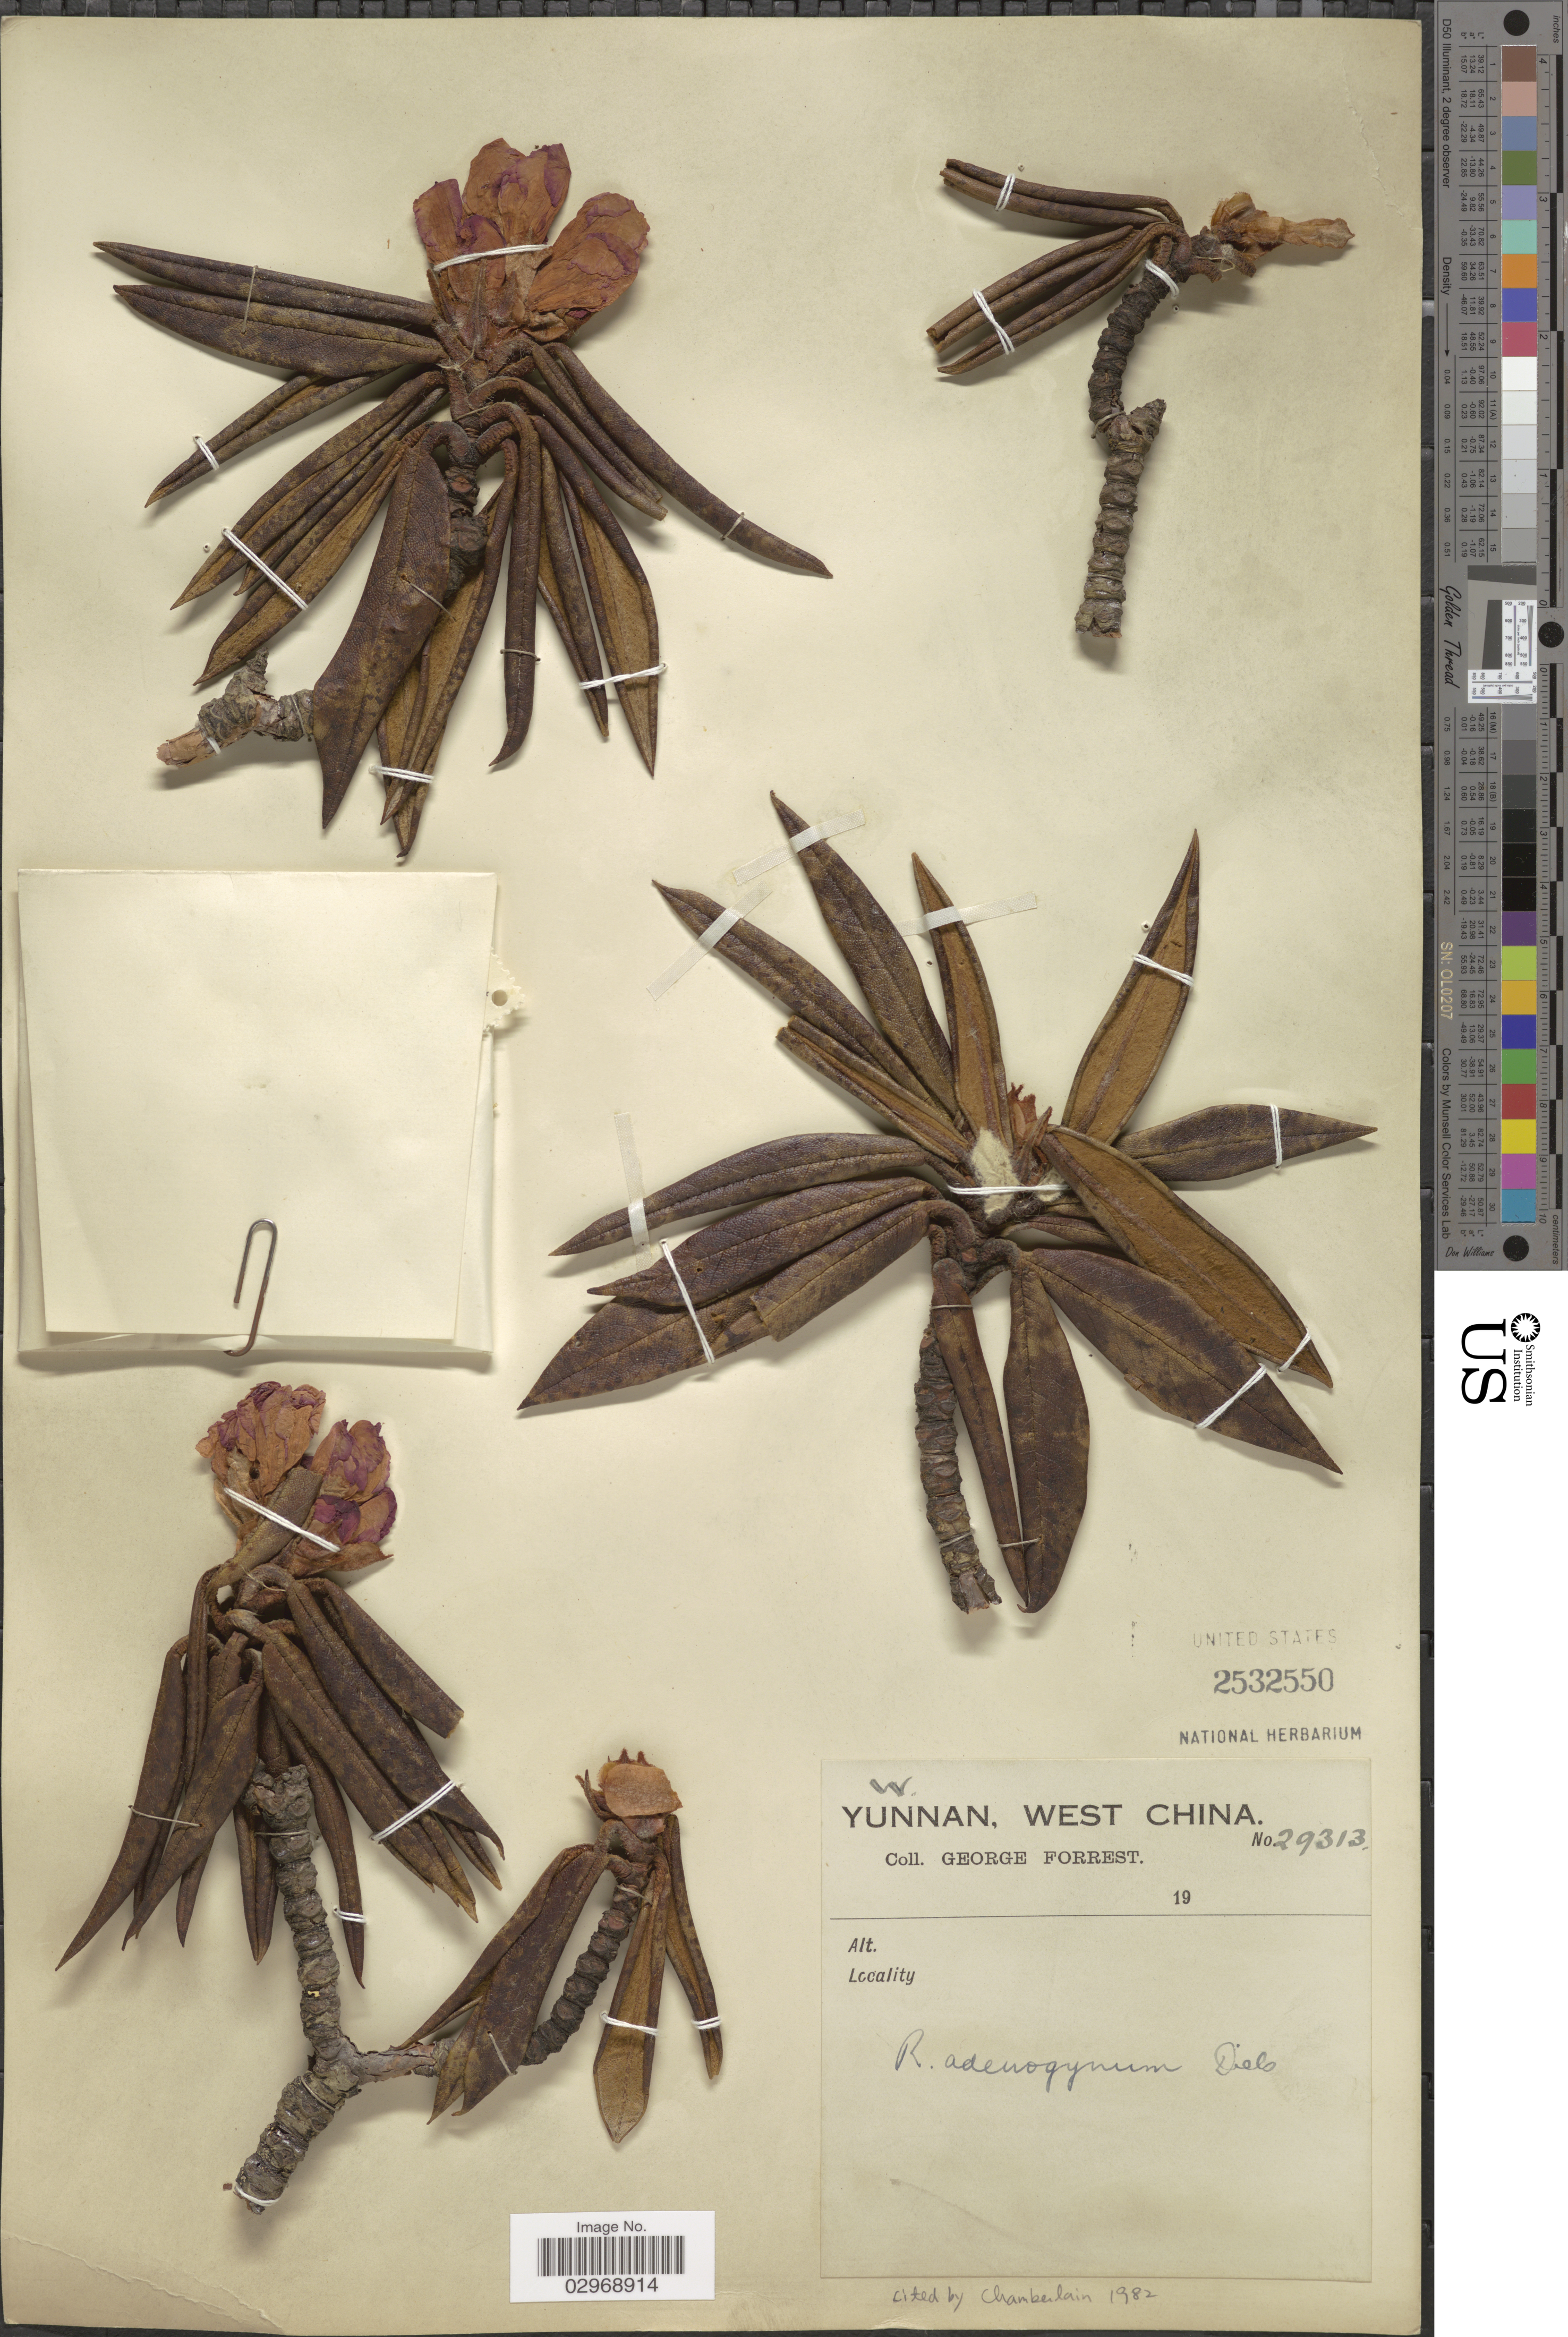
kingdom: Plantae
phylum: Tracheophyta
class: Magnoliopsida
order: Ericales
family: Ericaceae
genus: Rhododendron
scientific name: Rhododendron adenogynum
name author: Diels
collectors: G. Forrest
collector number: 29313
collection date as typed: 19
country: China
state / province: Yunnan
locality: W. Yunnan, West China.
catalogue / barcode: US 2532550